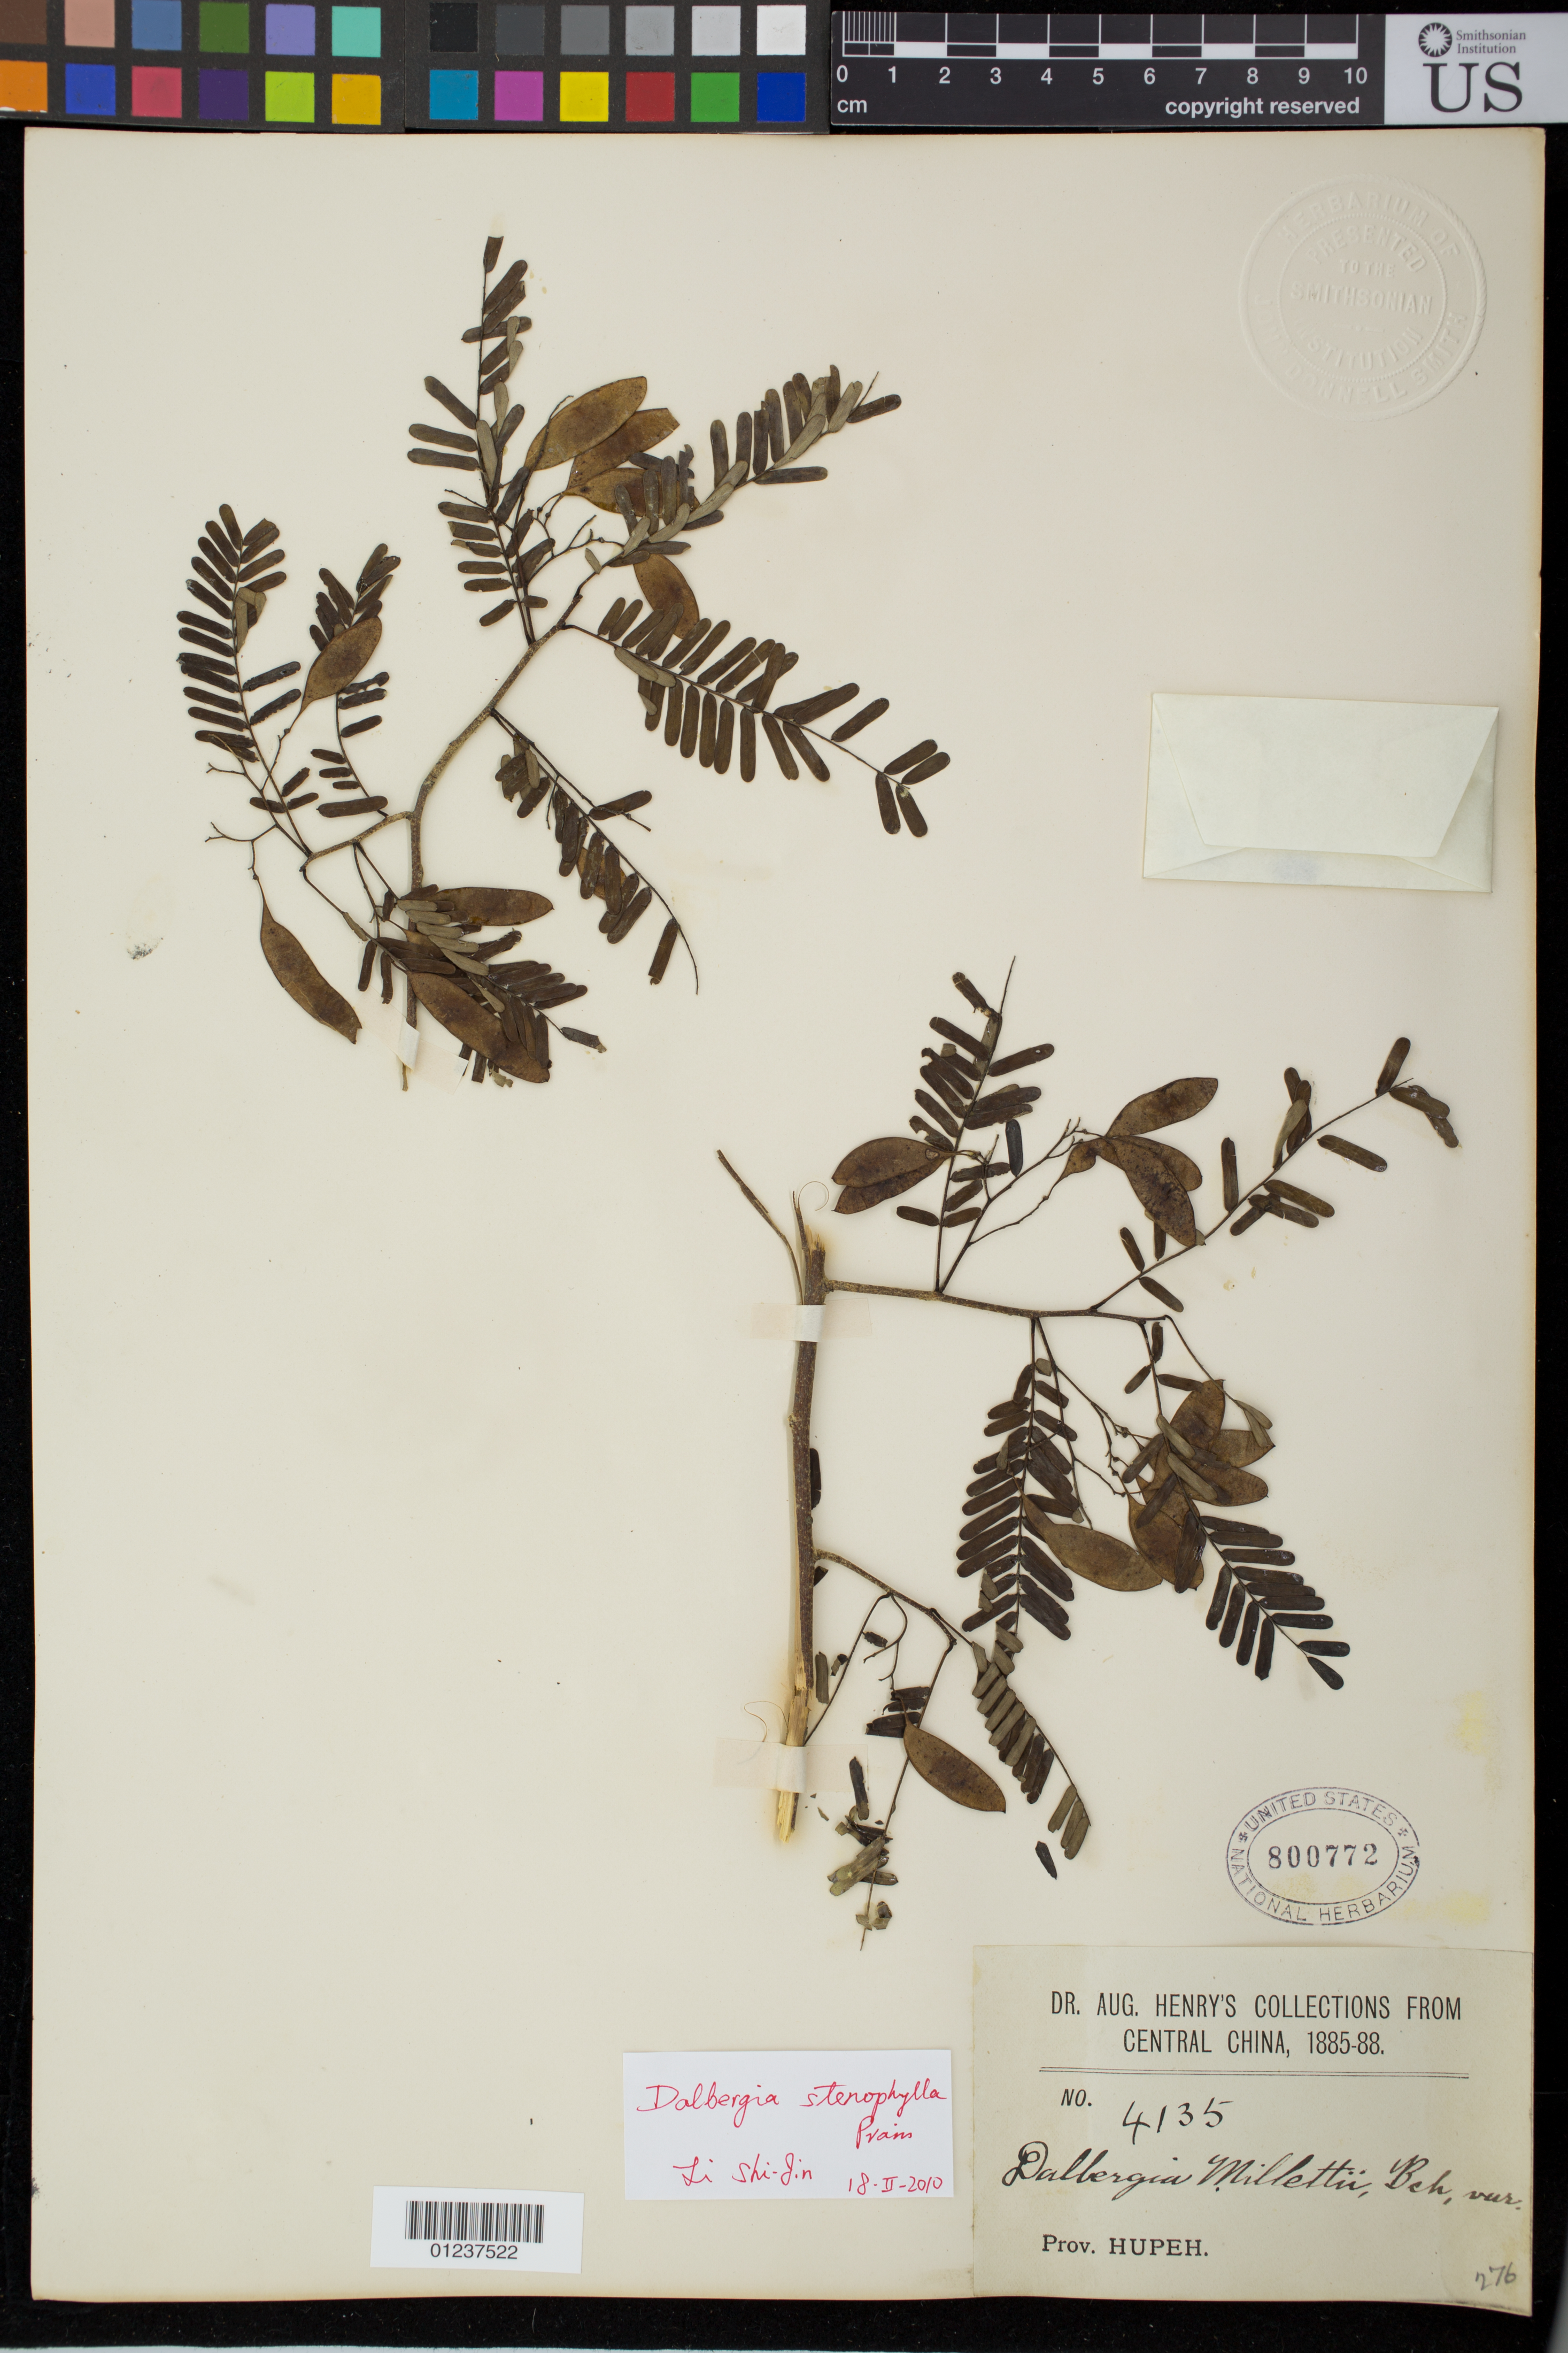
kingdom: Plantae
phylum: Tracheophyta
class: Magnoliopsida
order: Fabales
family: Fabaceae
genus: Dalbergia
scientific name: Dalbergia stenophylla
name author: Prain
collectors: A. Henry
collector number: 4135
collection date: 1885/1888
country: China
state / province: Hubei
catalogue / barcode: US 800772